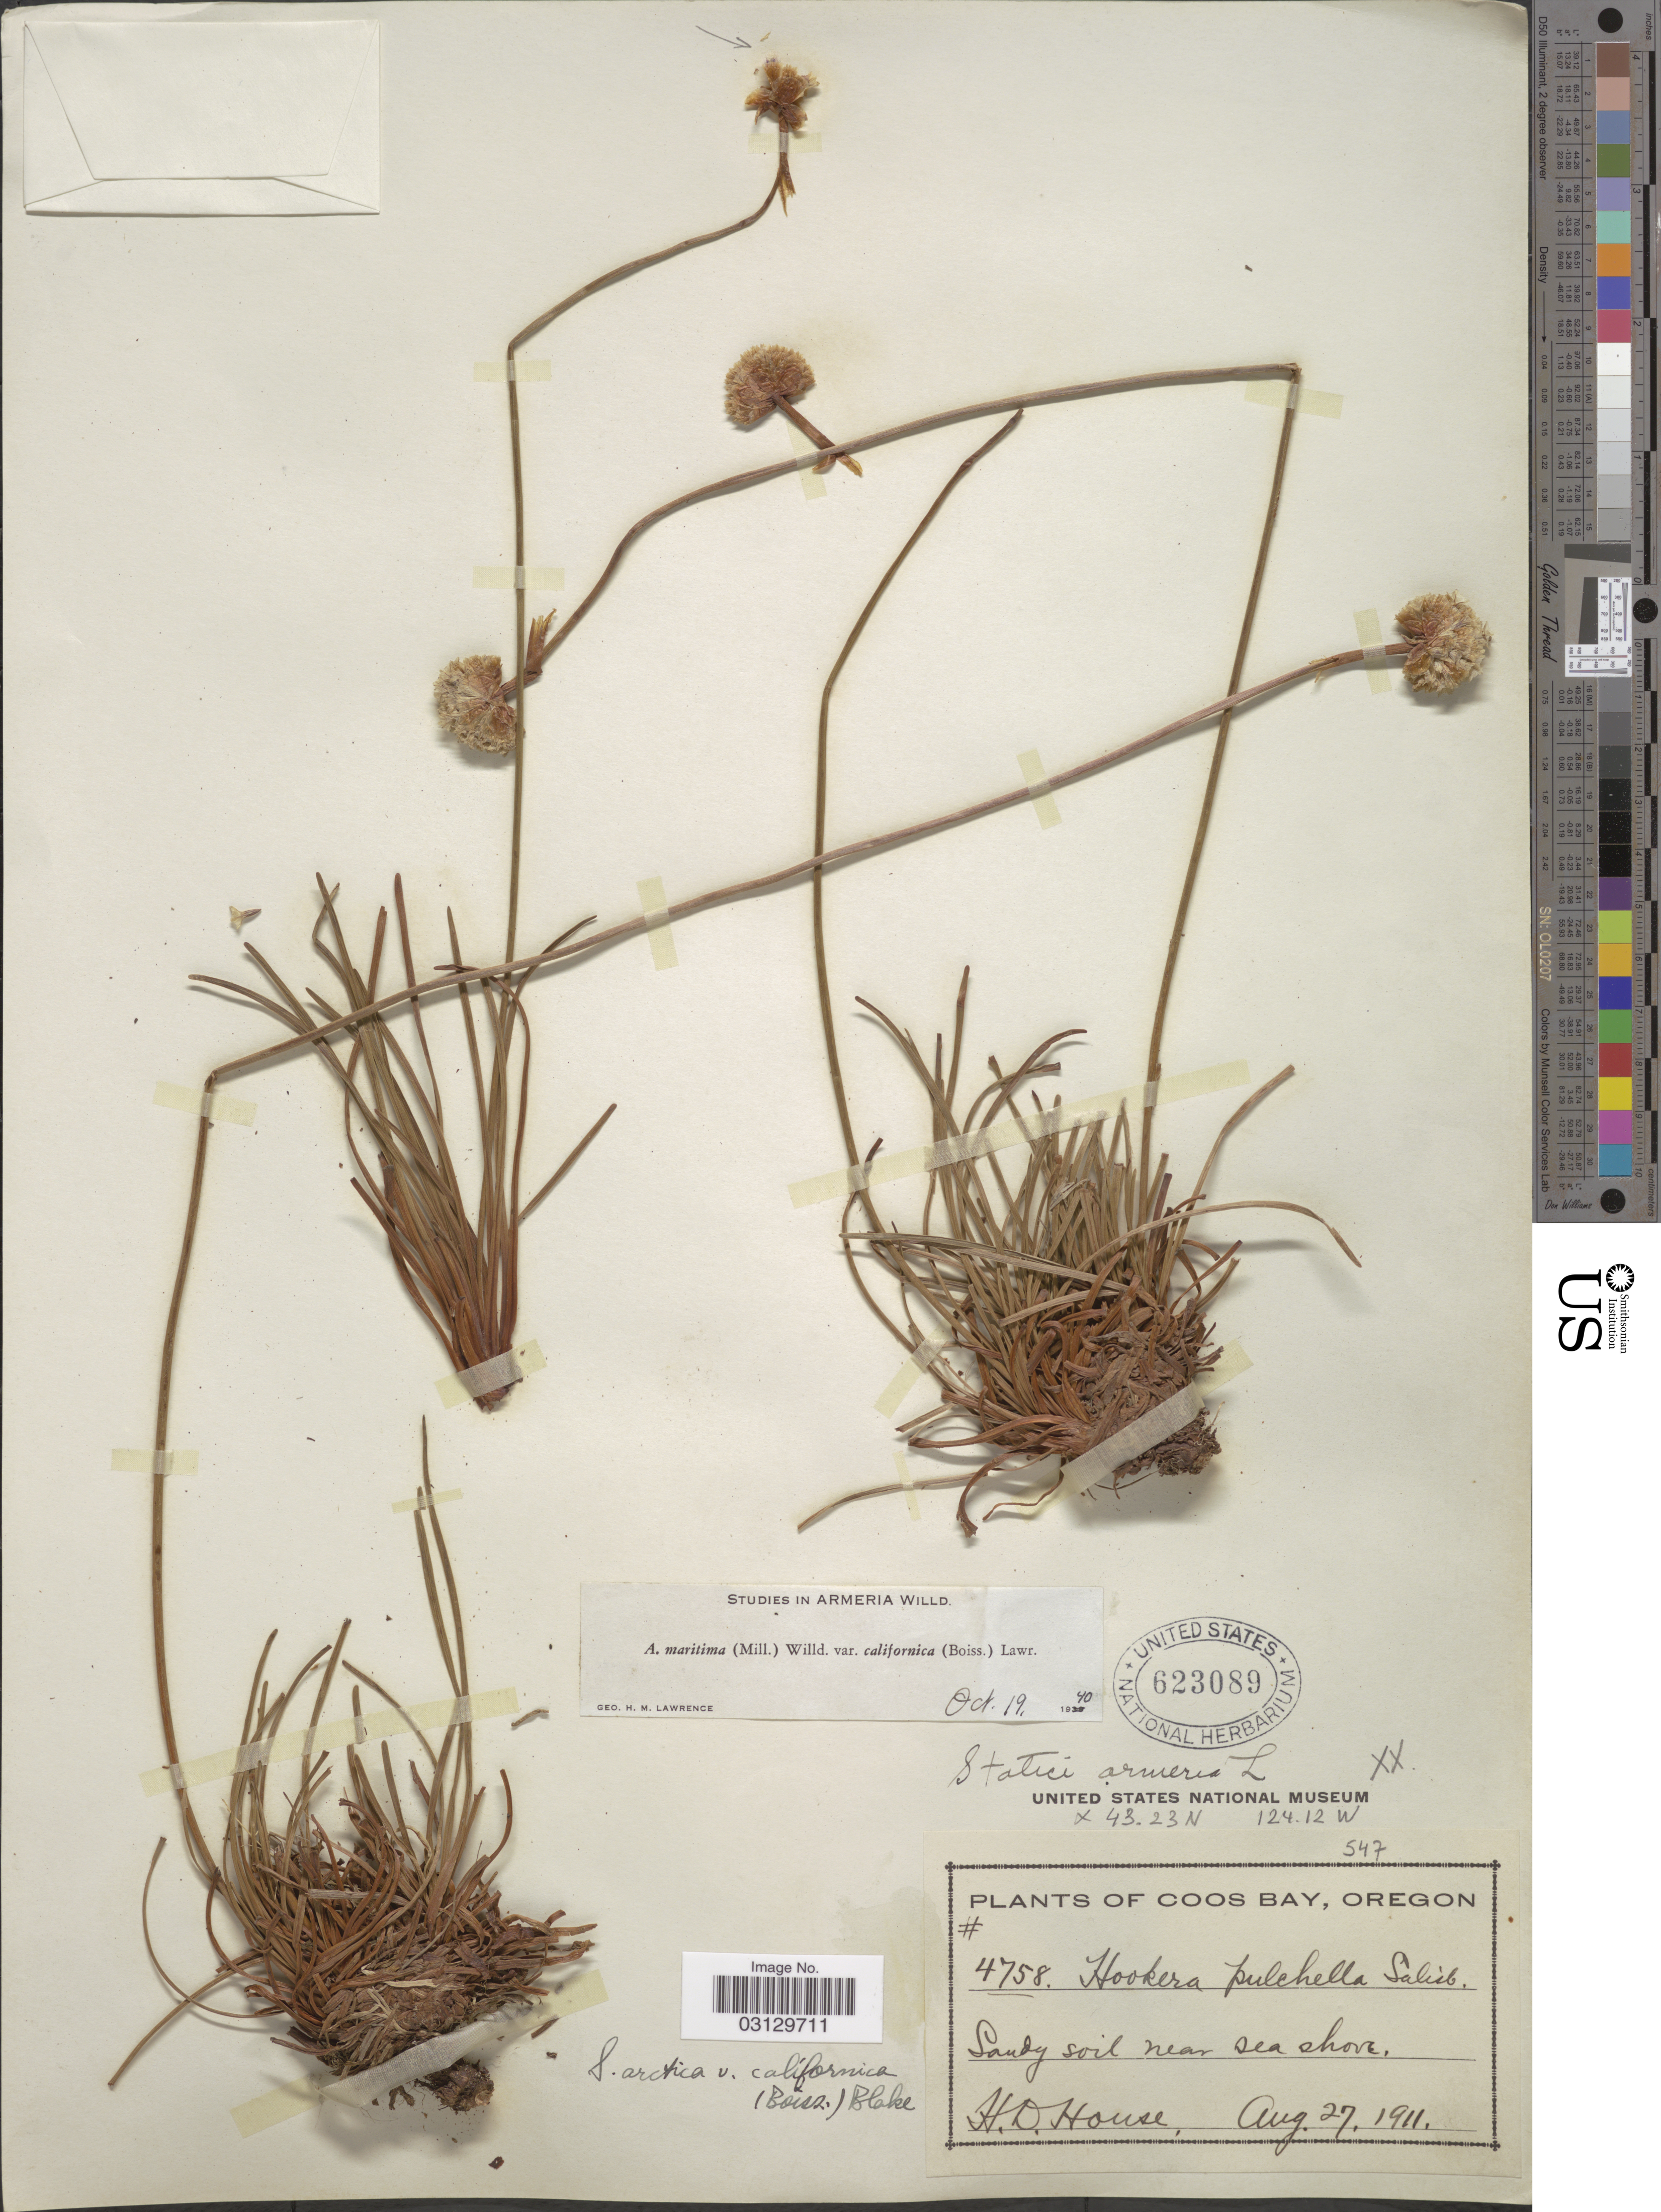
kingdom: Plantae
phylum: Tracheophyta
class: Magnoliopsida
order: Caryophyllales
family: Plumbaginaceae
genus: Armeria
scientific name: Armeria maritima subsp. californica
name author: (Boiss.) A.E. Porsild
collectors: H. D. House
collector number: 4758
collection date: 1911-08-27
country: United States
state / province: Oregon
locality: Coos Bay. Sandy soil near sea shore.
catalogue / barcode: US 623089